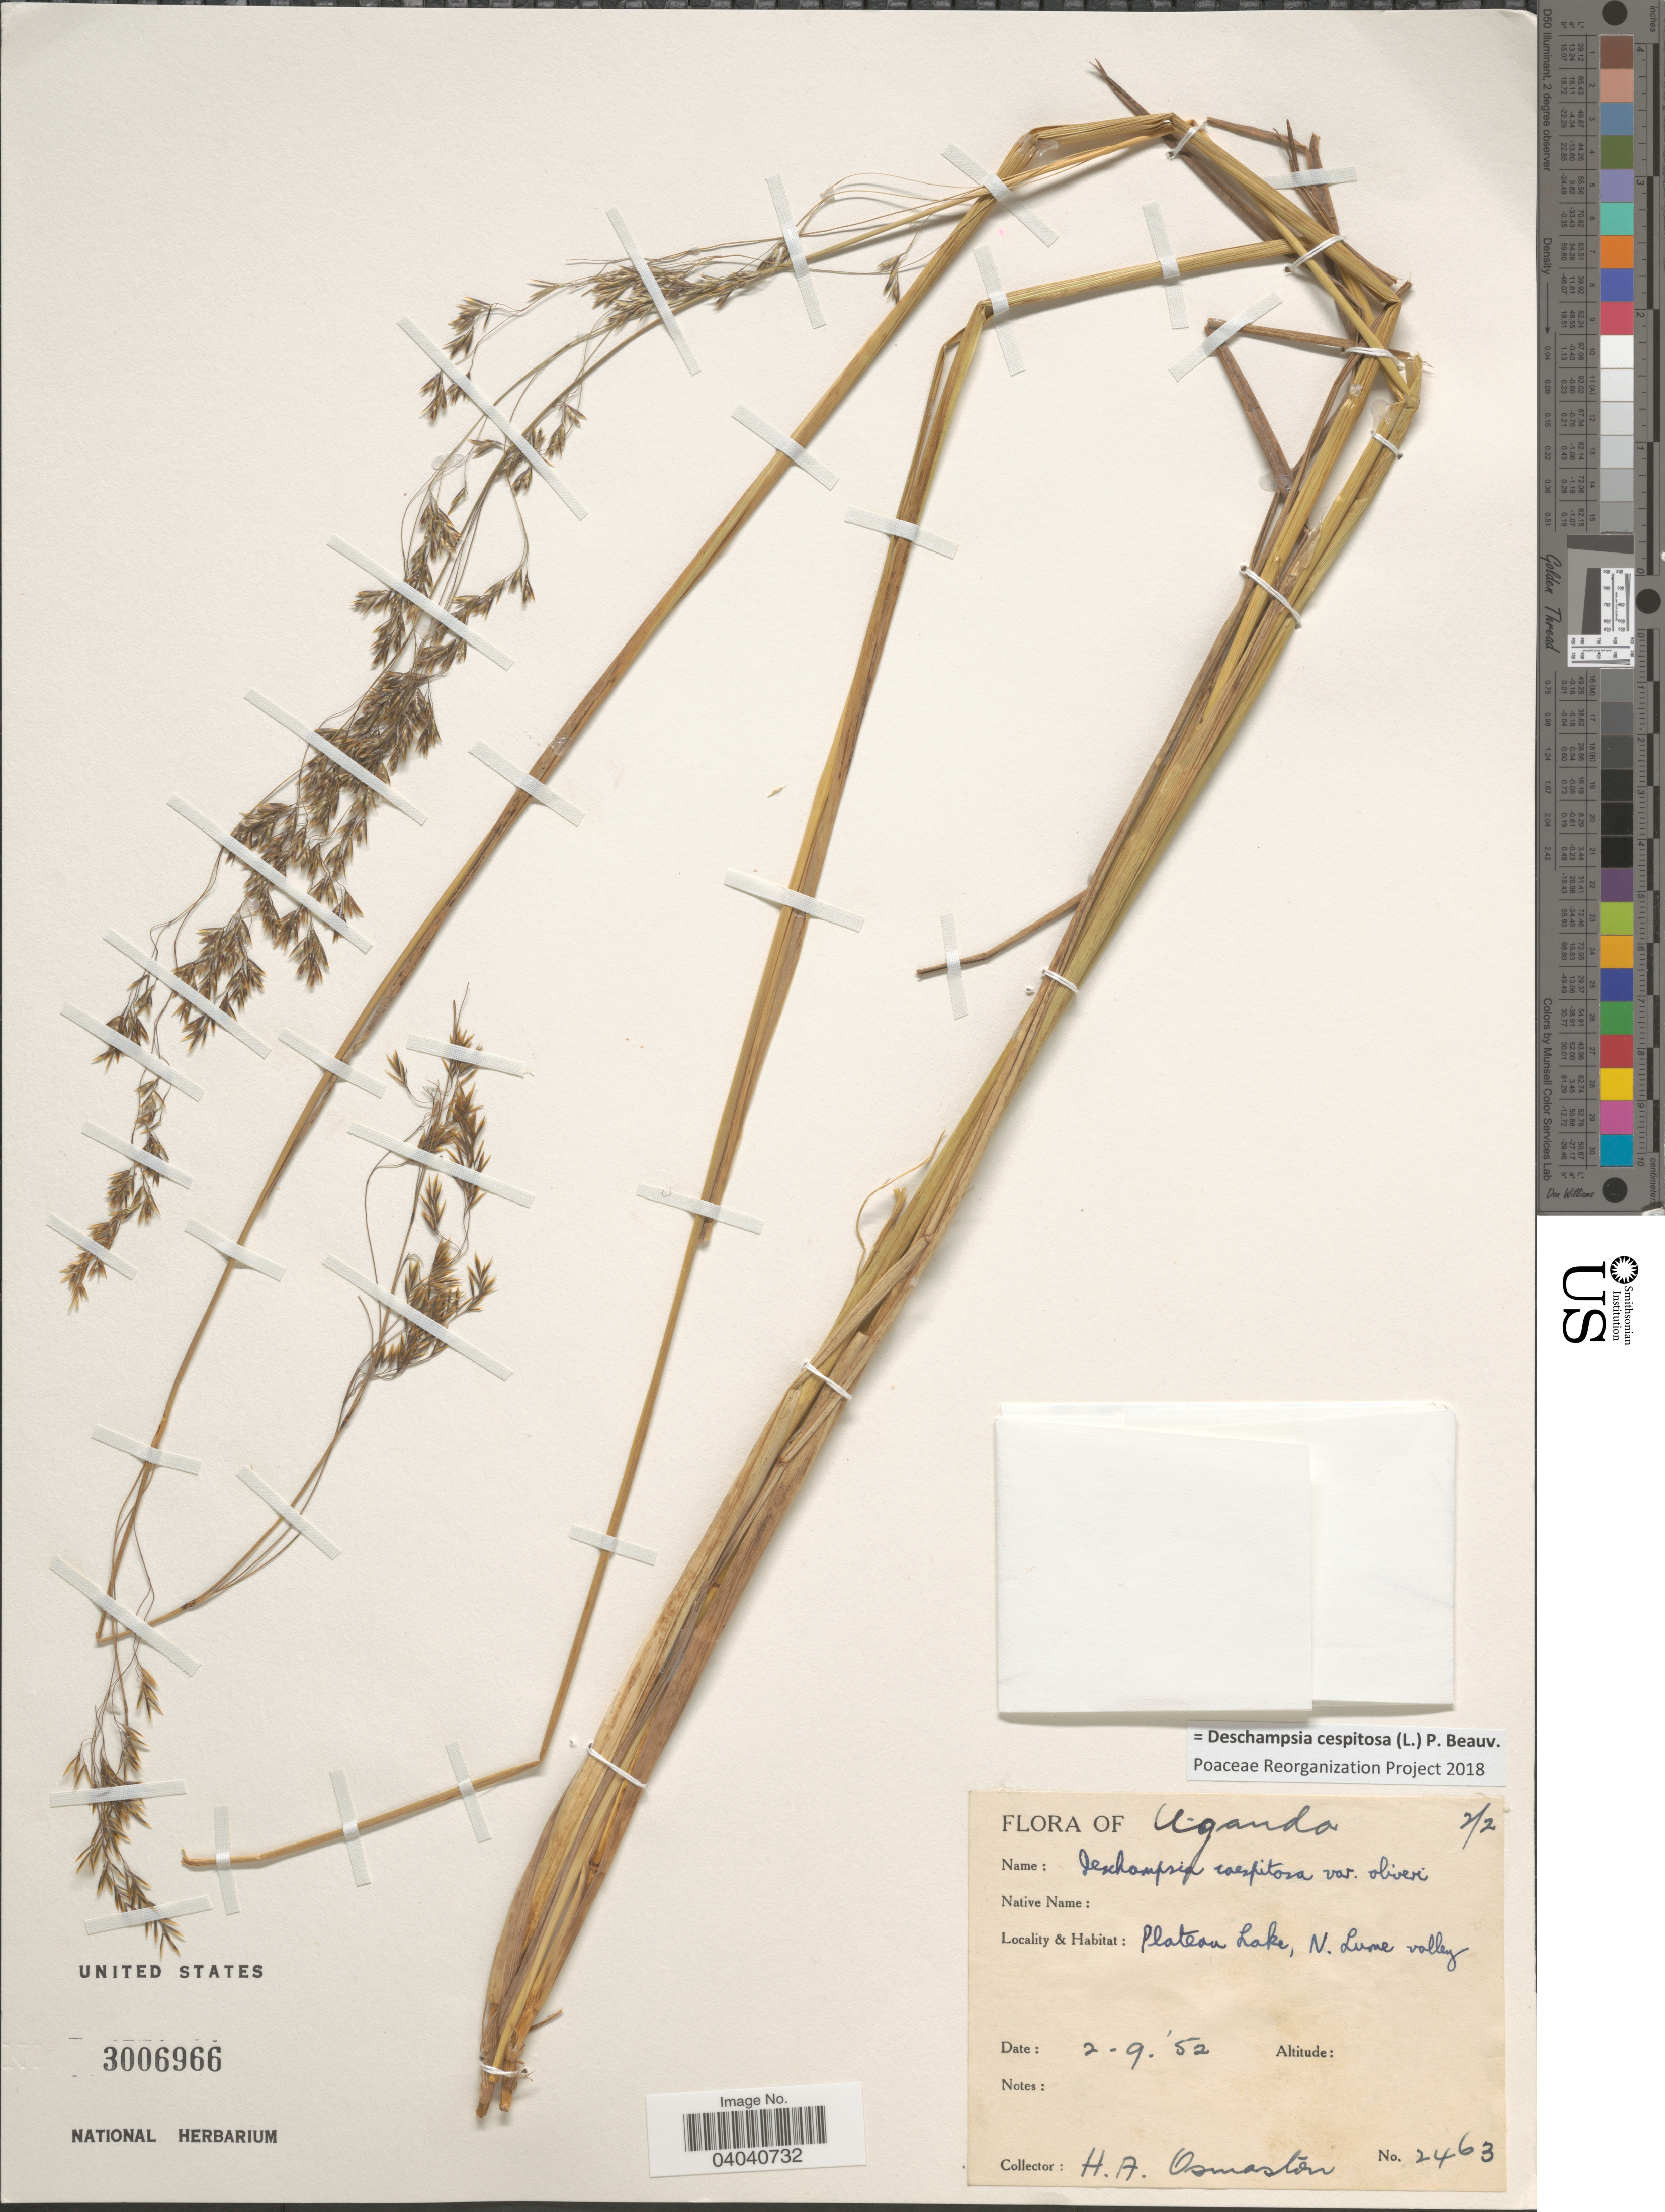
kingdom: Plantae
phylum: Tracheophyta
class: Liliopsida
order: Poales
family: Poaceae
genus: Deschampsia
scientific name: Deschampsia cespitosa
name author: (L.) P. Beauv.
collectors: H. Omaston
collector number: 2463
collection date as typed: Transcribed d/m/y: 2/9/52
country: Uganda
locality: Plateau Lake, N. Lume valley.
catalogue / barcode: US 3006966